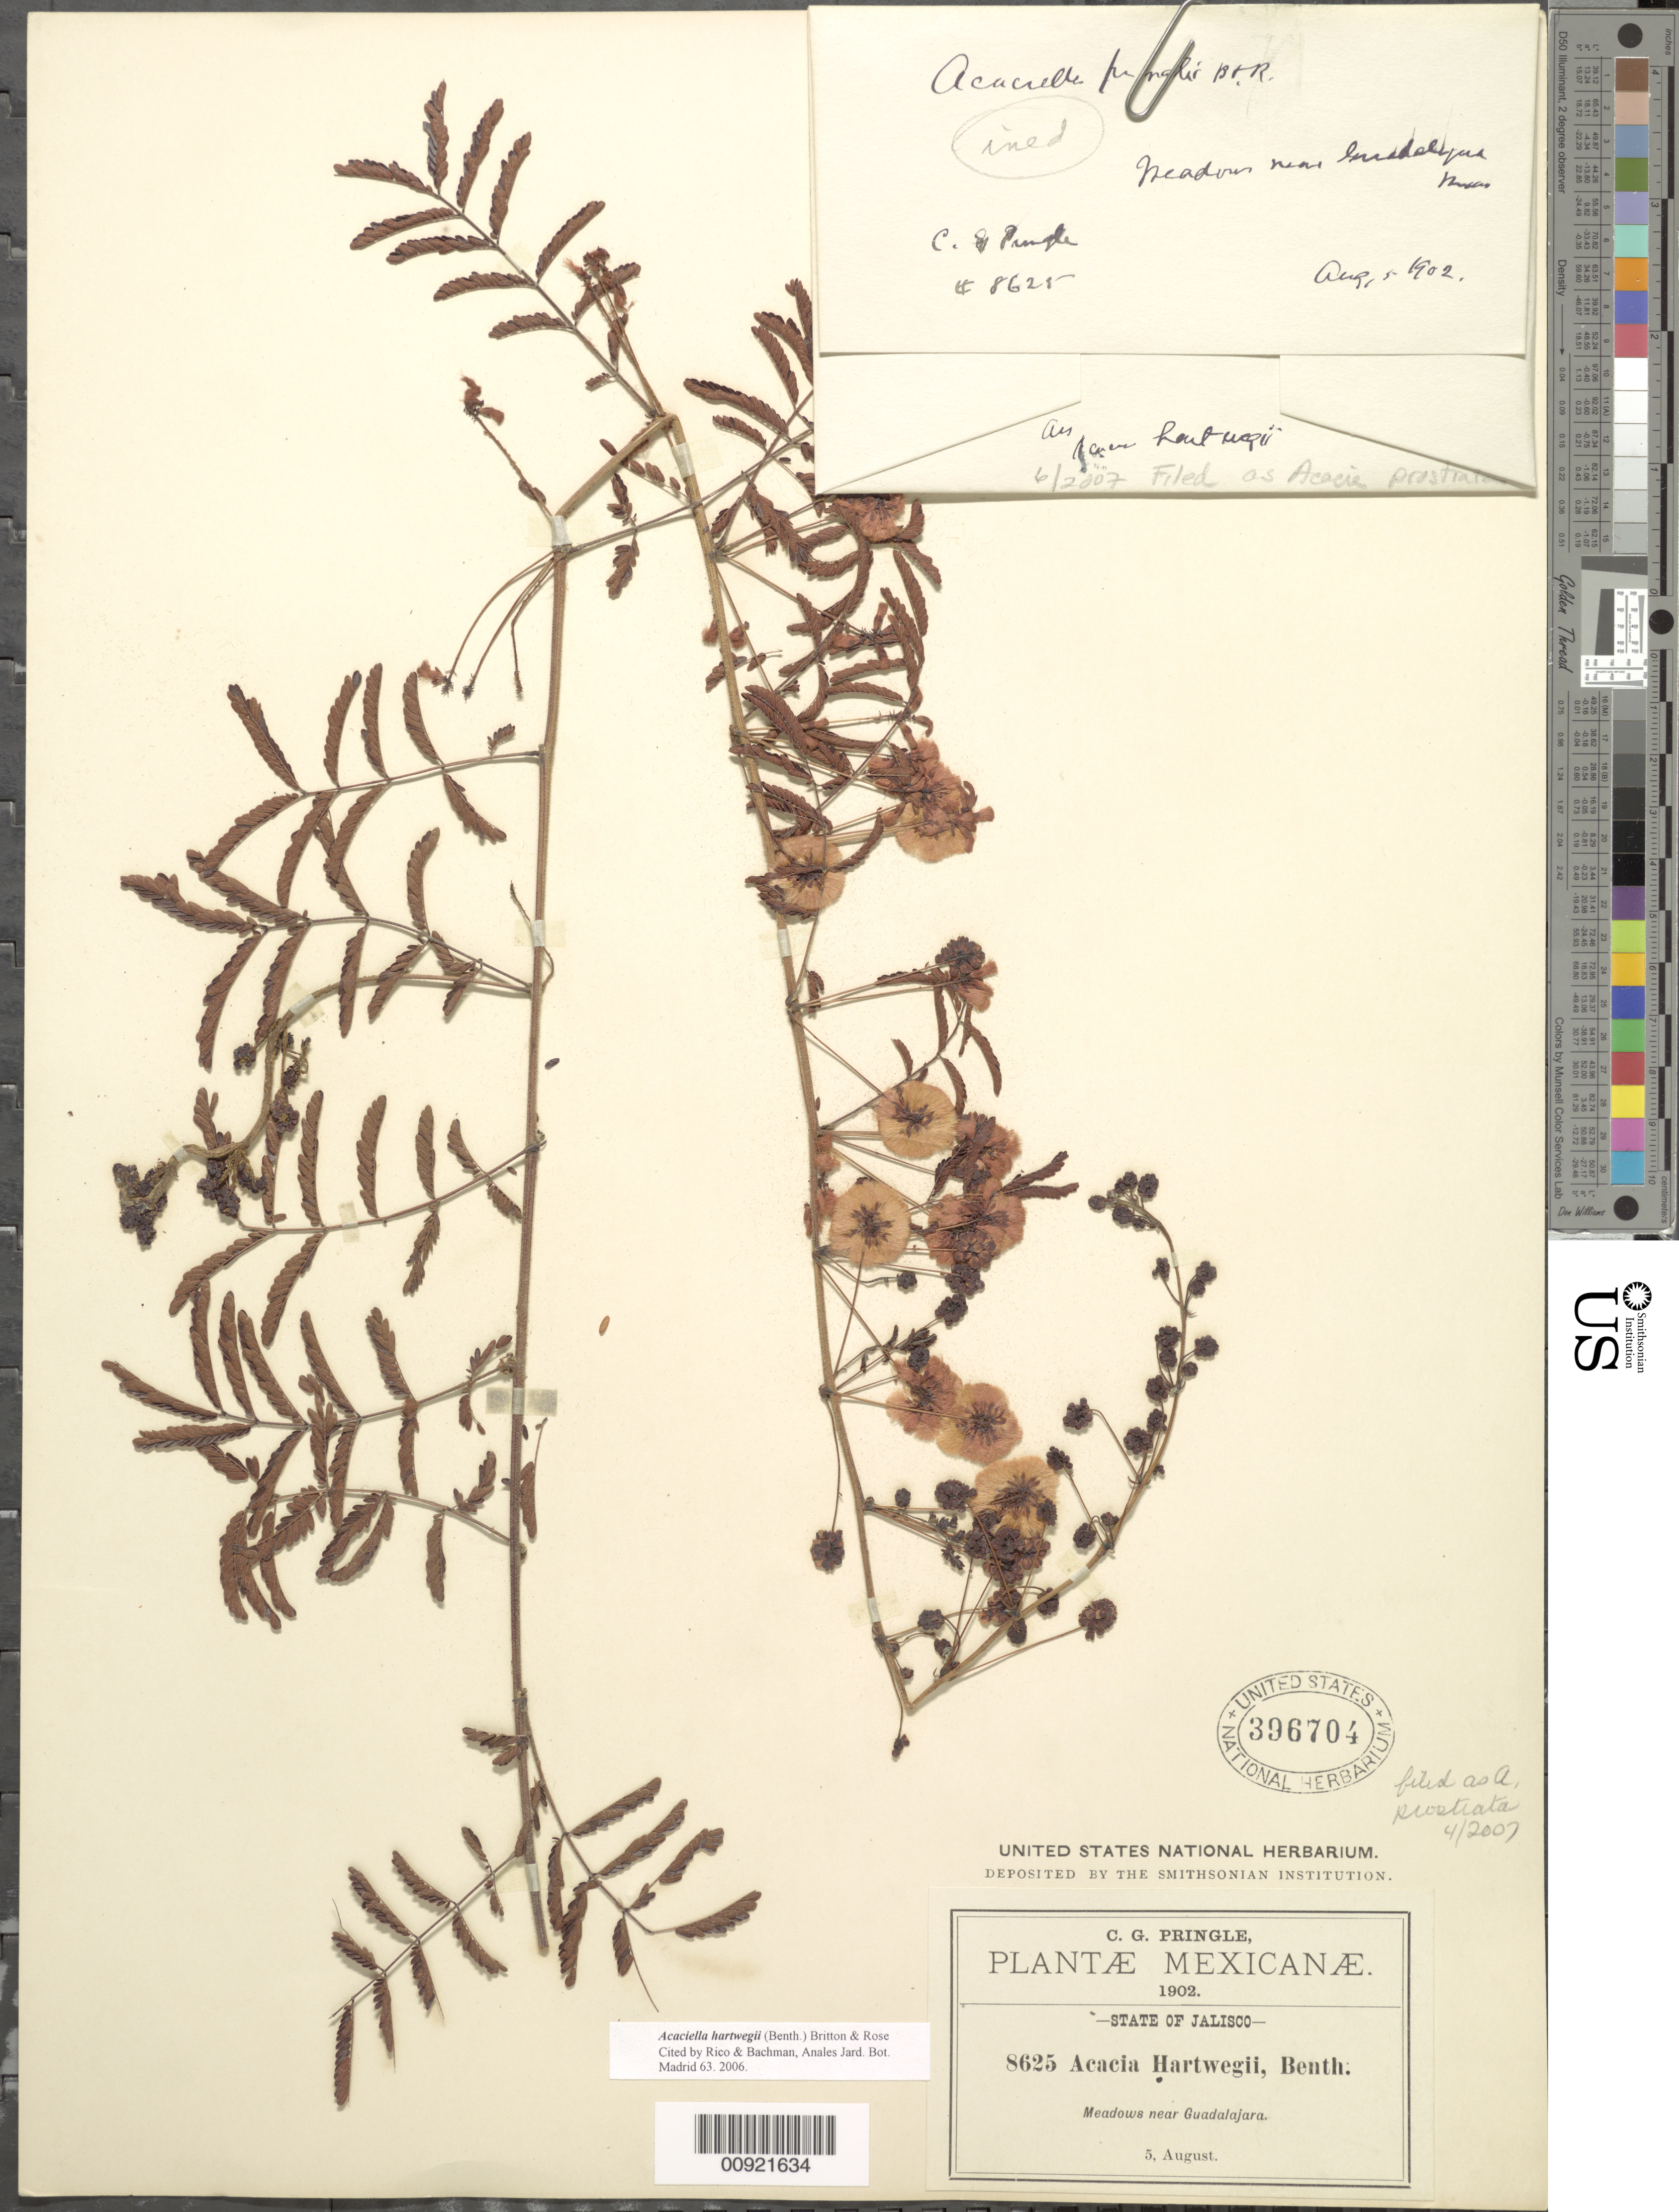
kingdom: Plantae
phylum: Tracheophyta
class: Magnoliopsida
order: Fabales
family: Fabaceae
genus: Acaciella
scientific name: Acaciella hartwegii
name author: (Benth.) Britton & Rose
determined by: Rico, L.; Bachman, --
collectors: C. G. Pringle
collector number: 8625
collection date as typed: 05 Aug 1902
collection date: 1902-08-05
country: Mexico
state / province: Jalisco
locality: Near Guadalajara, State of Jalisco.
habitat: Meadows.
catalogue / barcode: US 396704